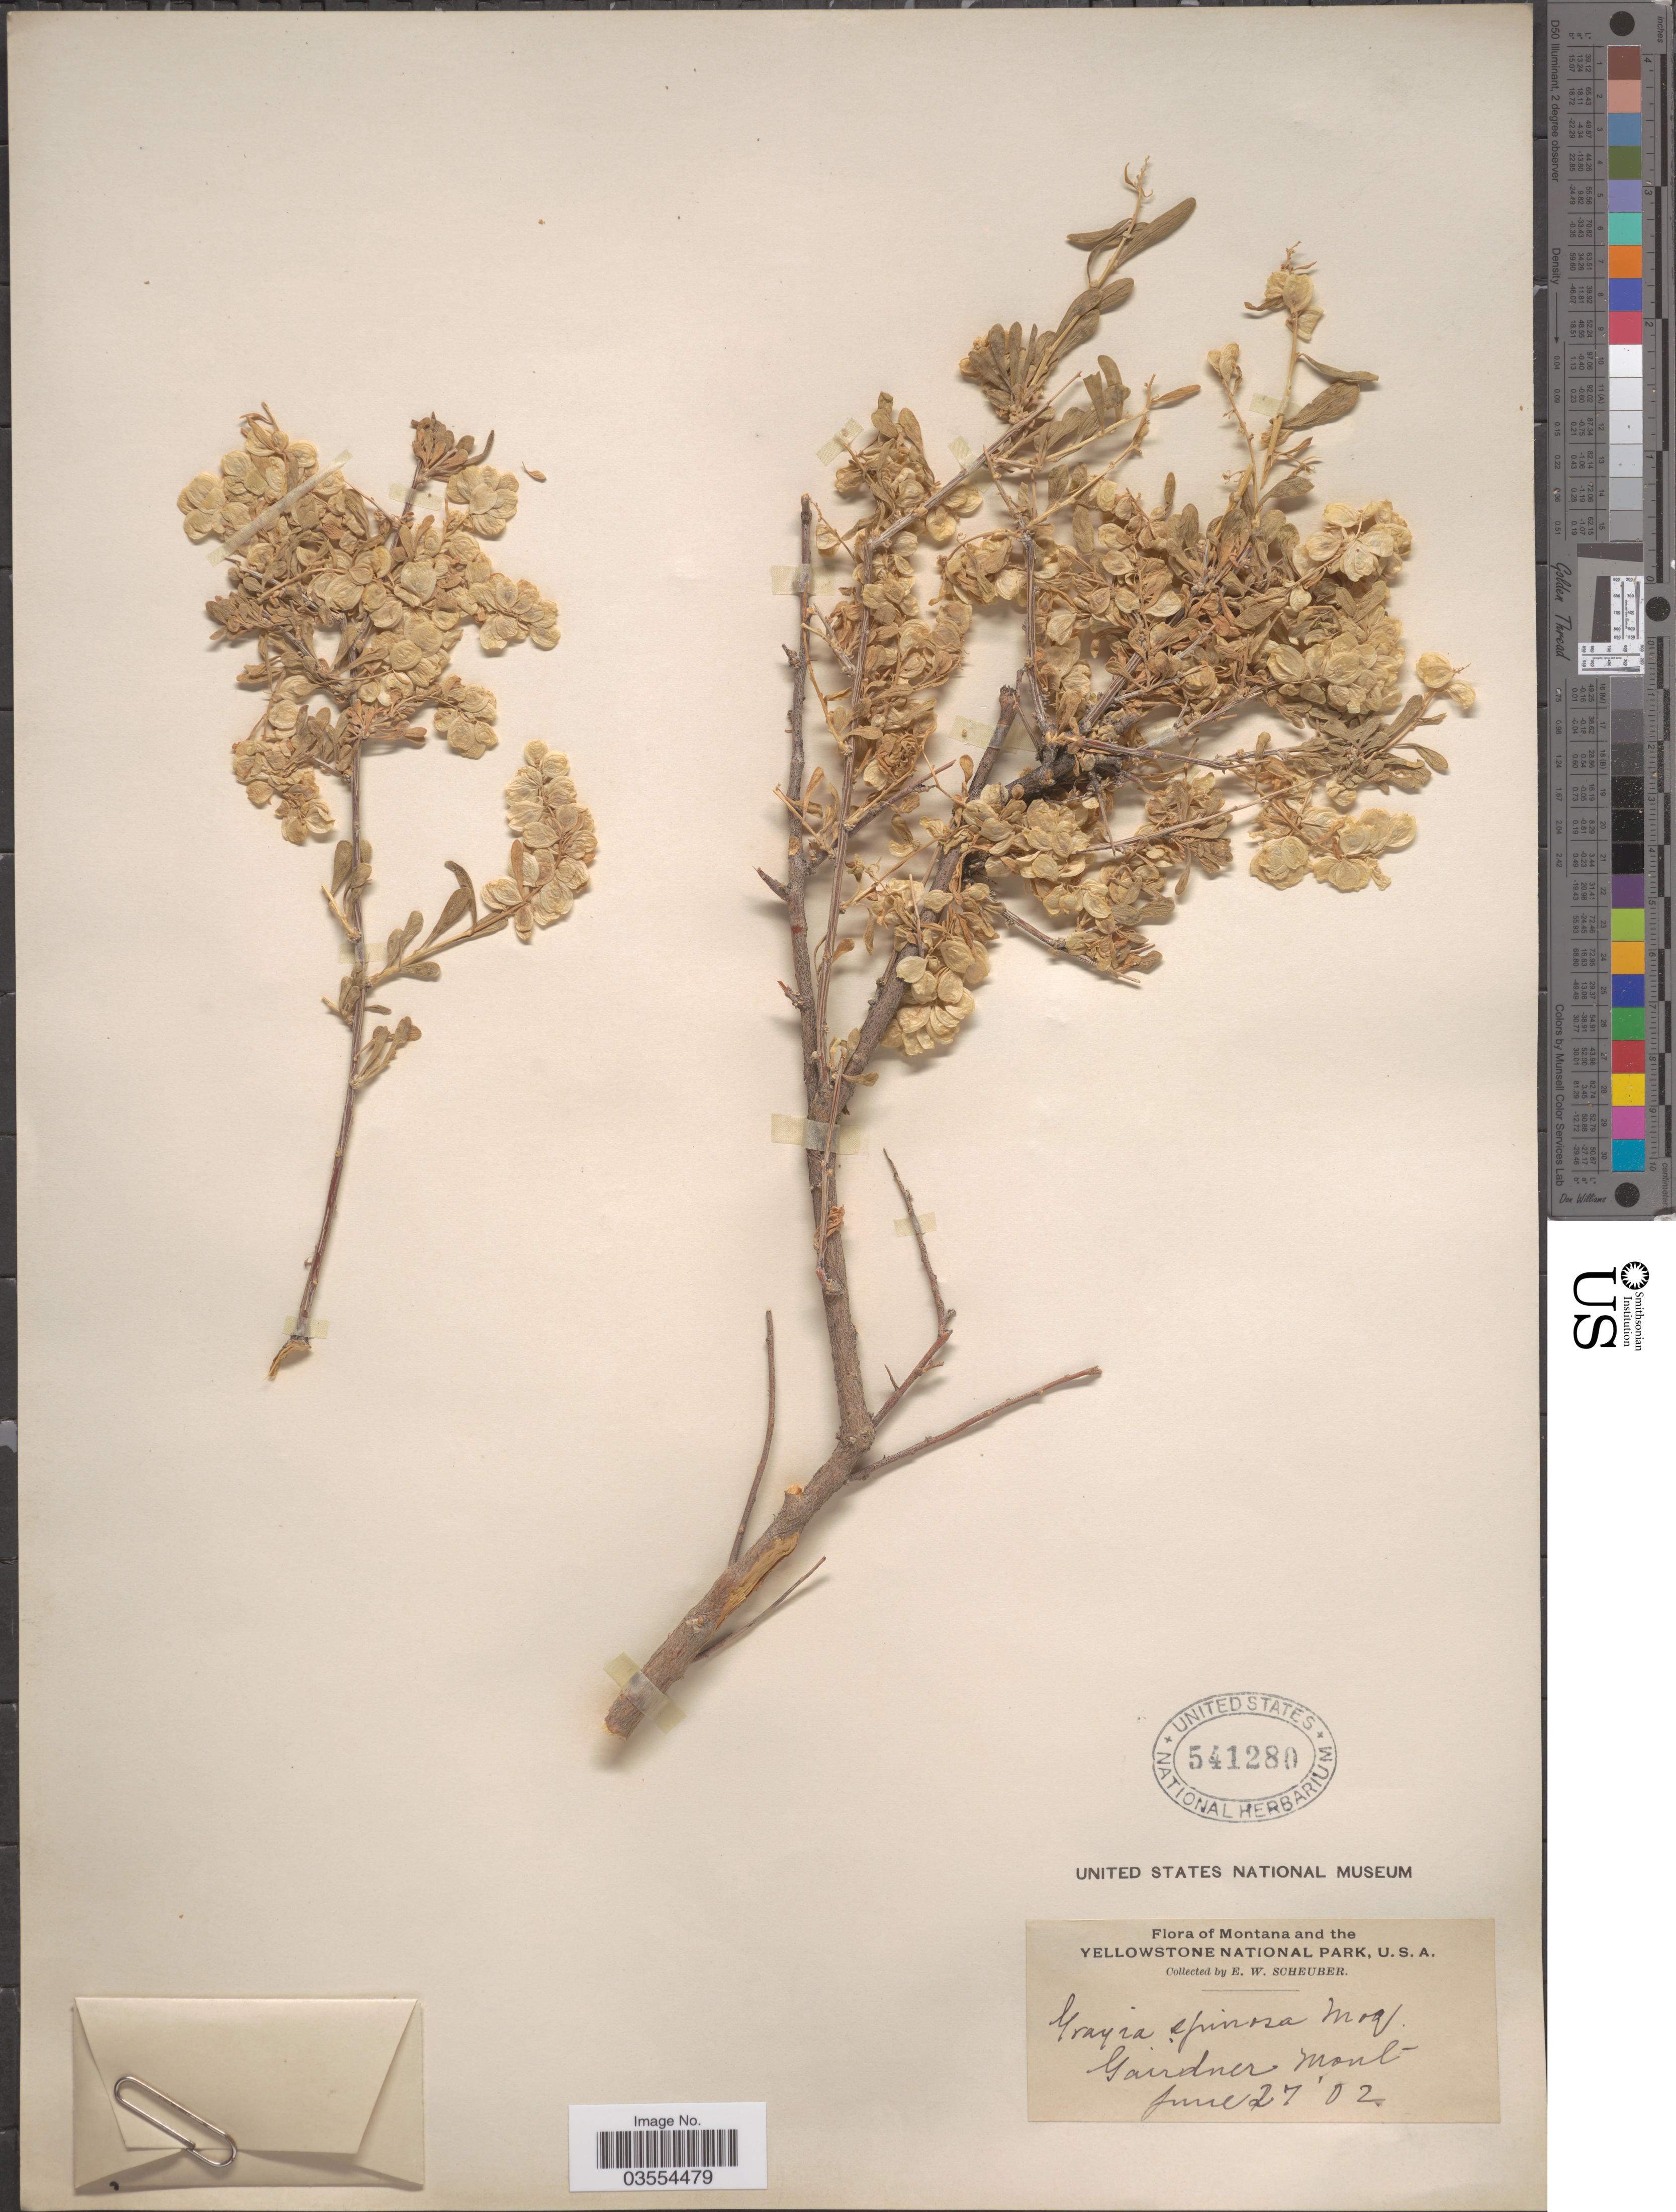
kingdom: Plantae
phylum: Tracheophyta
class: Magnoliopsida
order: Caryophyllales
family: Amaranthaceae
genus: Grayia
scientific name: Grayia spinosa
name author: (Hook.) Moq.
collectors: E. Scheuber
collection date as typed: Transcribed d/m/y: 27/6/2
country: United States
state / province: Montana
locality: Montana and the Yellowstone National Park.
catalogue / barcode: US 541280